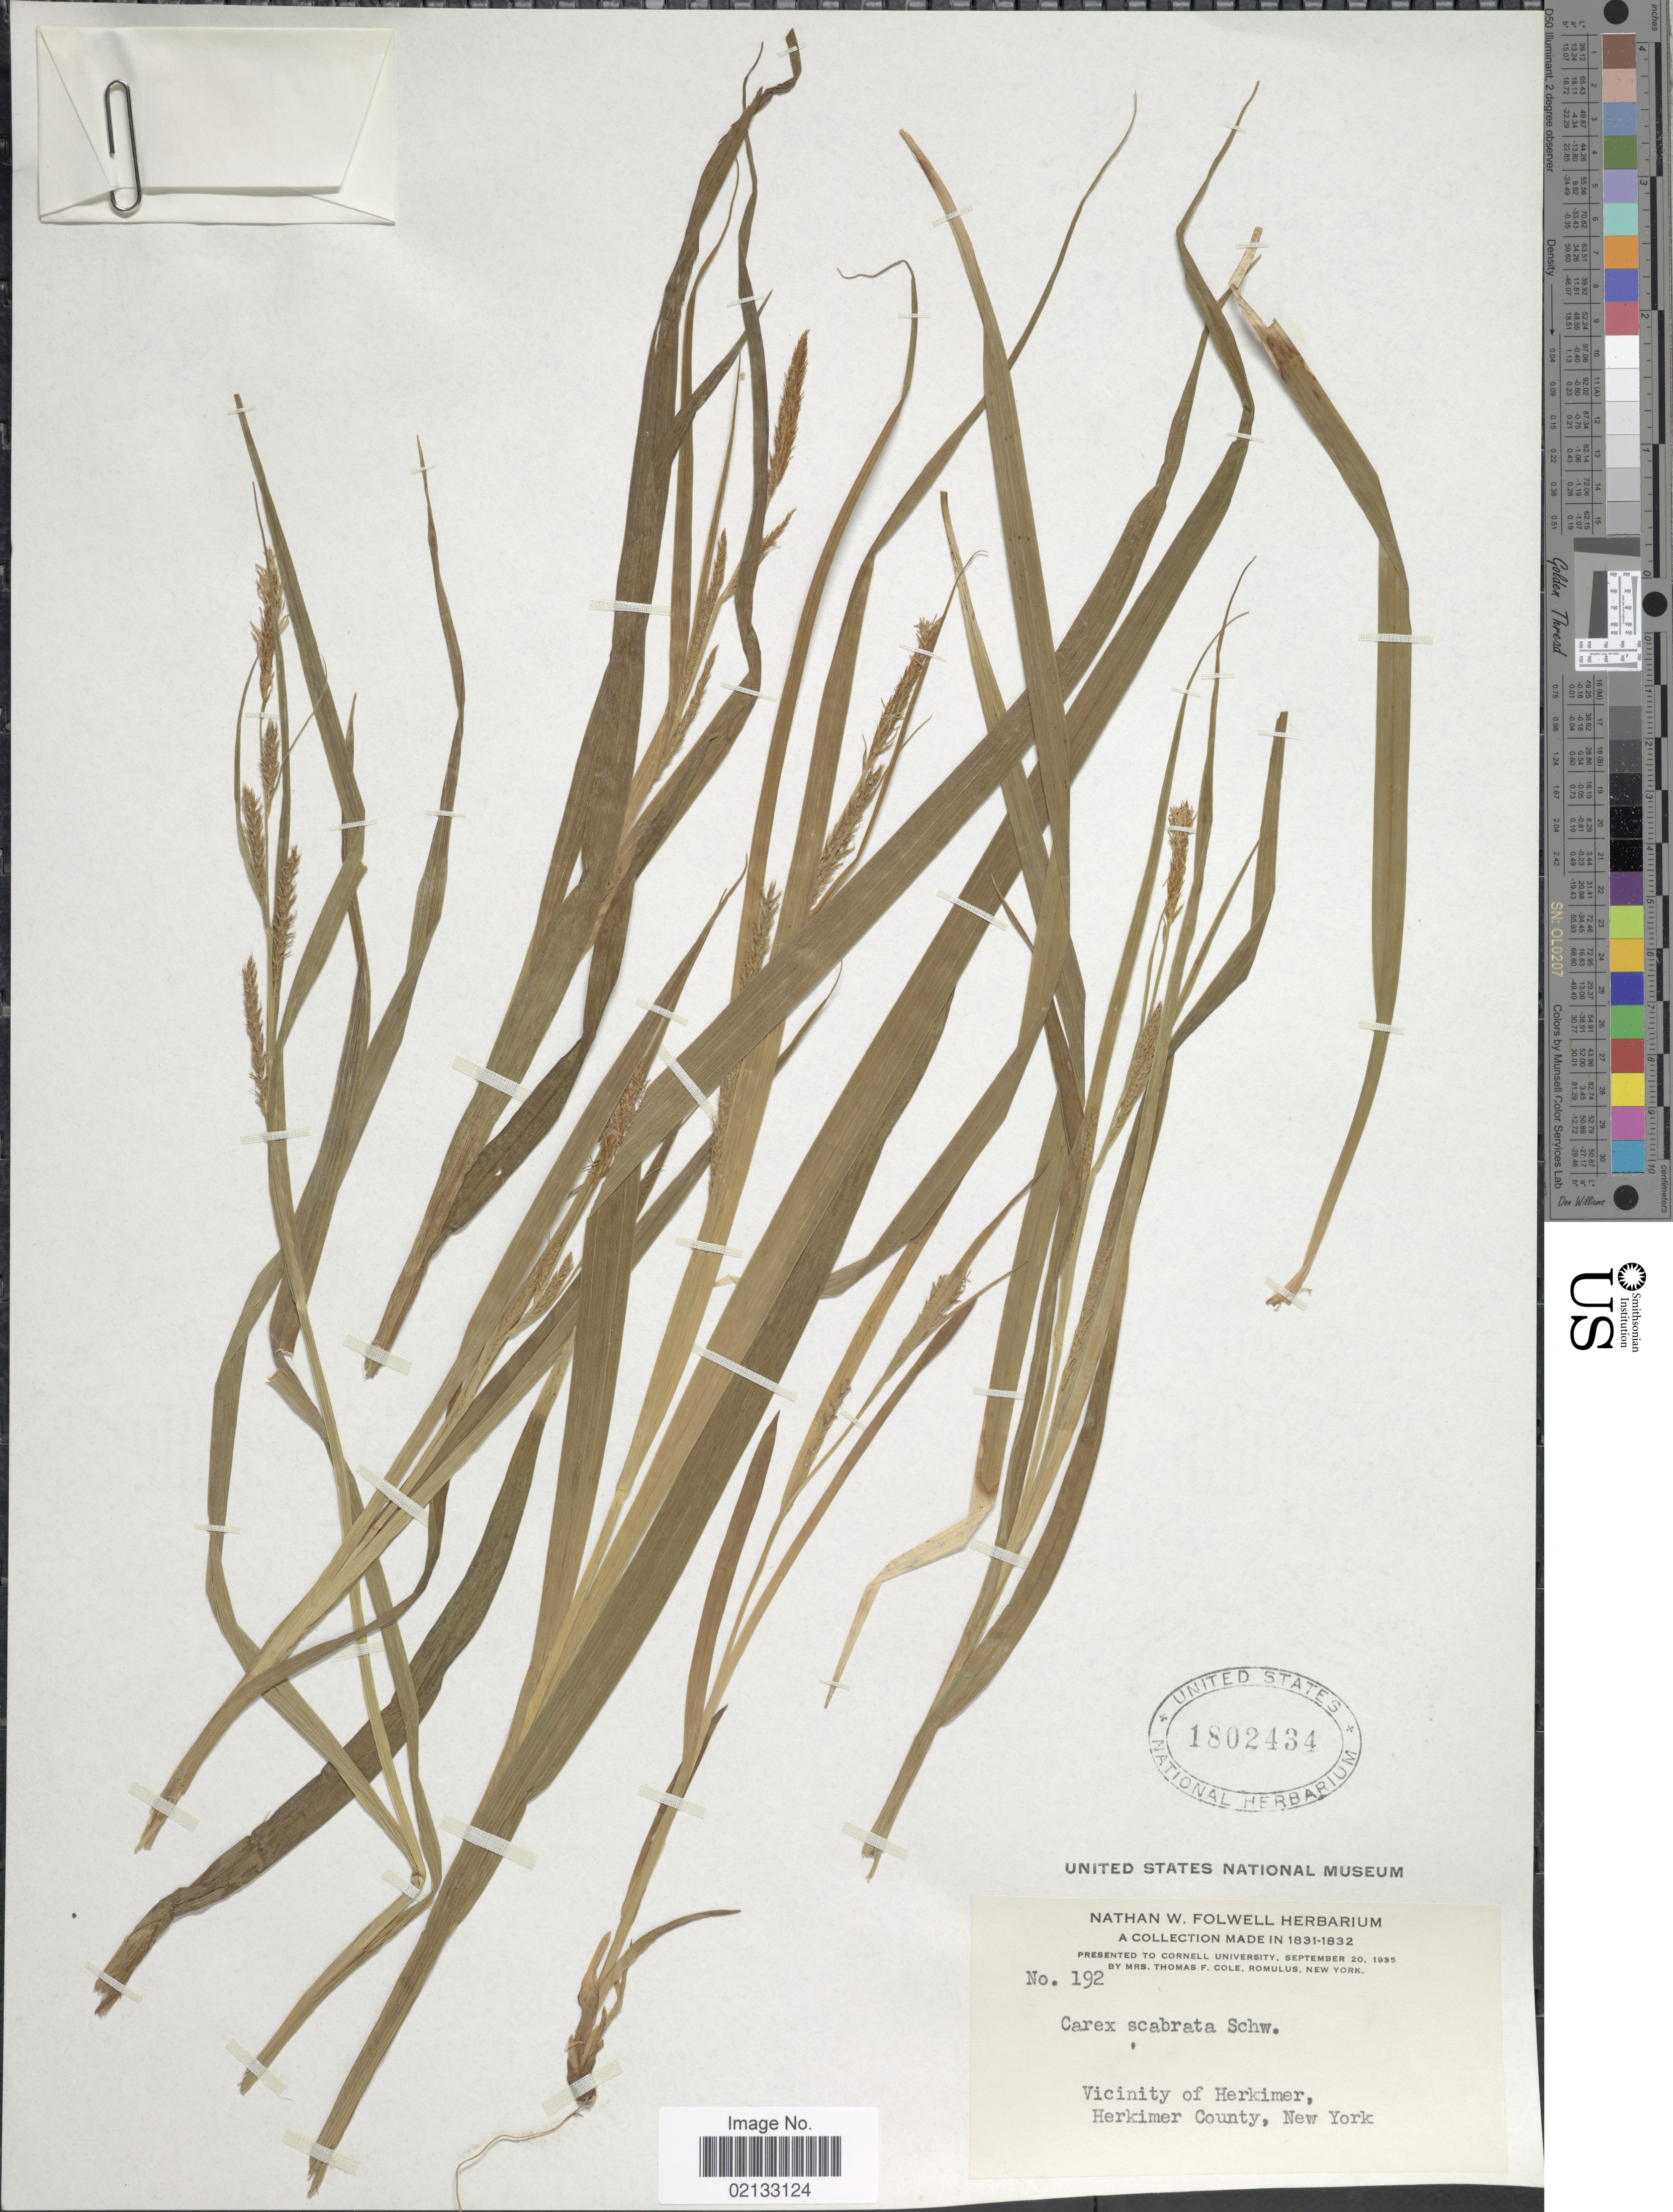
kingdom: Plantae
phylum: Tracheophyta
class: Liliopsida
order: Poales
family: Cyperaceae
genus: Carex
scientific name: Carex scabrata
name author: Schwein.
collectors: ex herb. Nathan W. Folwell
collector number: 192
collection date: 1831/1832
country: United States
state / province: New York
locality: Vicinity of Herkimer, Herkimer County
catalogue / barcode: US 1802434